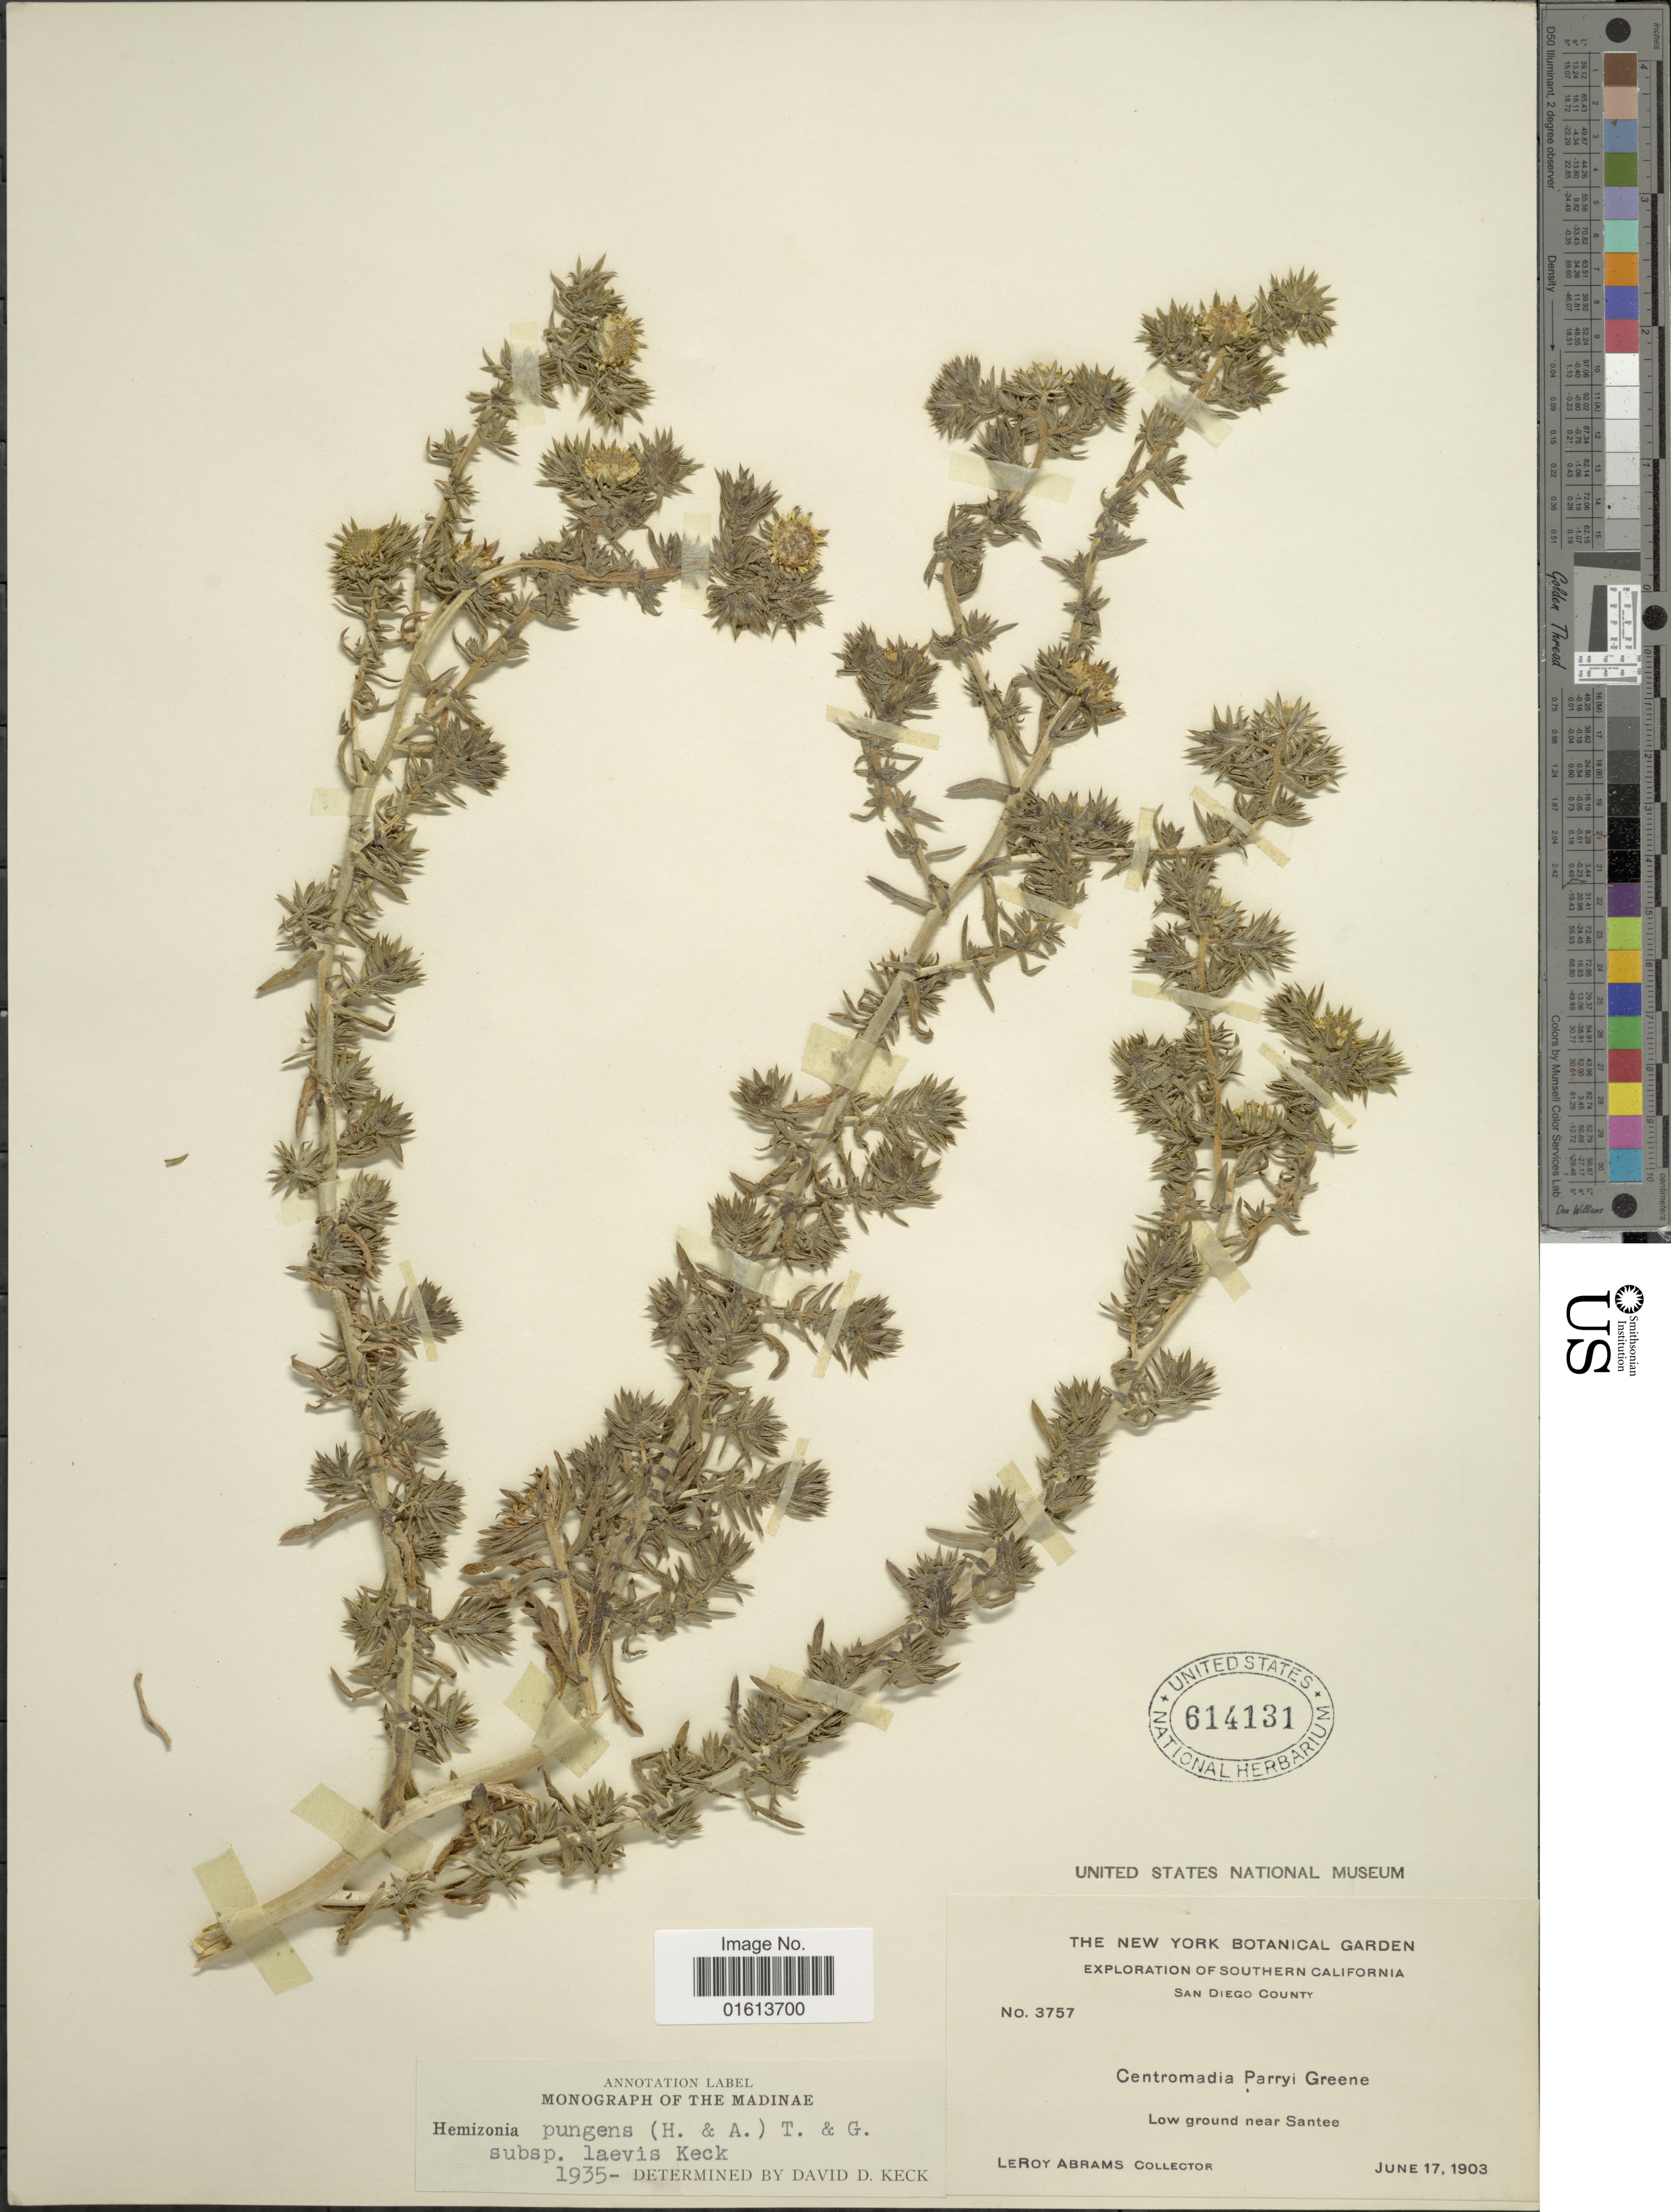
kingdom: Plantae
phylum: Tracheophyta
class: Magnoliopsida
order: Asterales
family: Asteraceae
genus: Hemizonia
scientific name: Hemizonia pungens subsp. laevis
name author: D.D. Keck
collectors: L. Abrams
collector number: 3757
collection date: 1903-06-17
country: United States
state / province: California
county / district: San Diego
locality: Southern California. San Diego County. Low ground near Santee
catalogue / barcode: US 614131